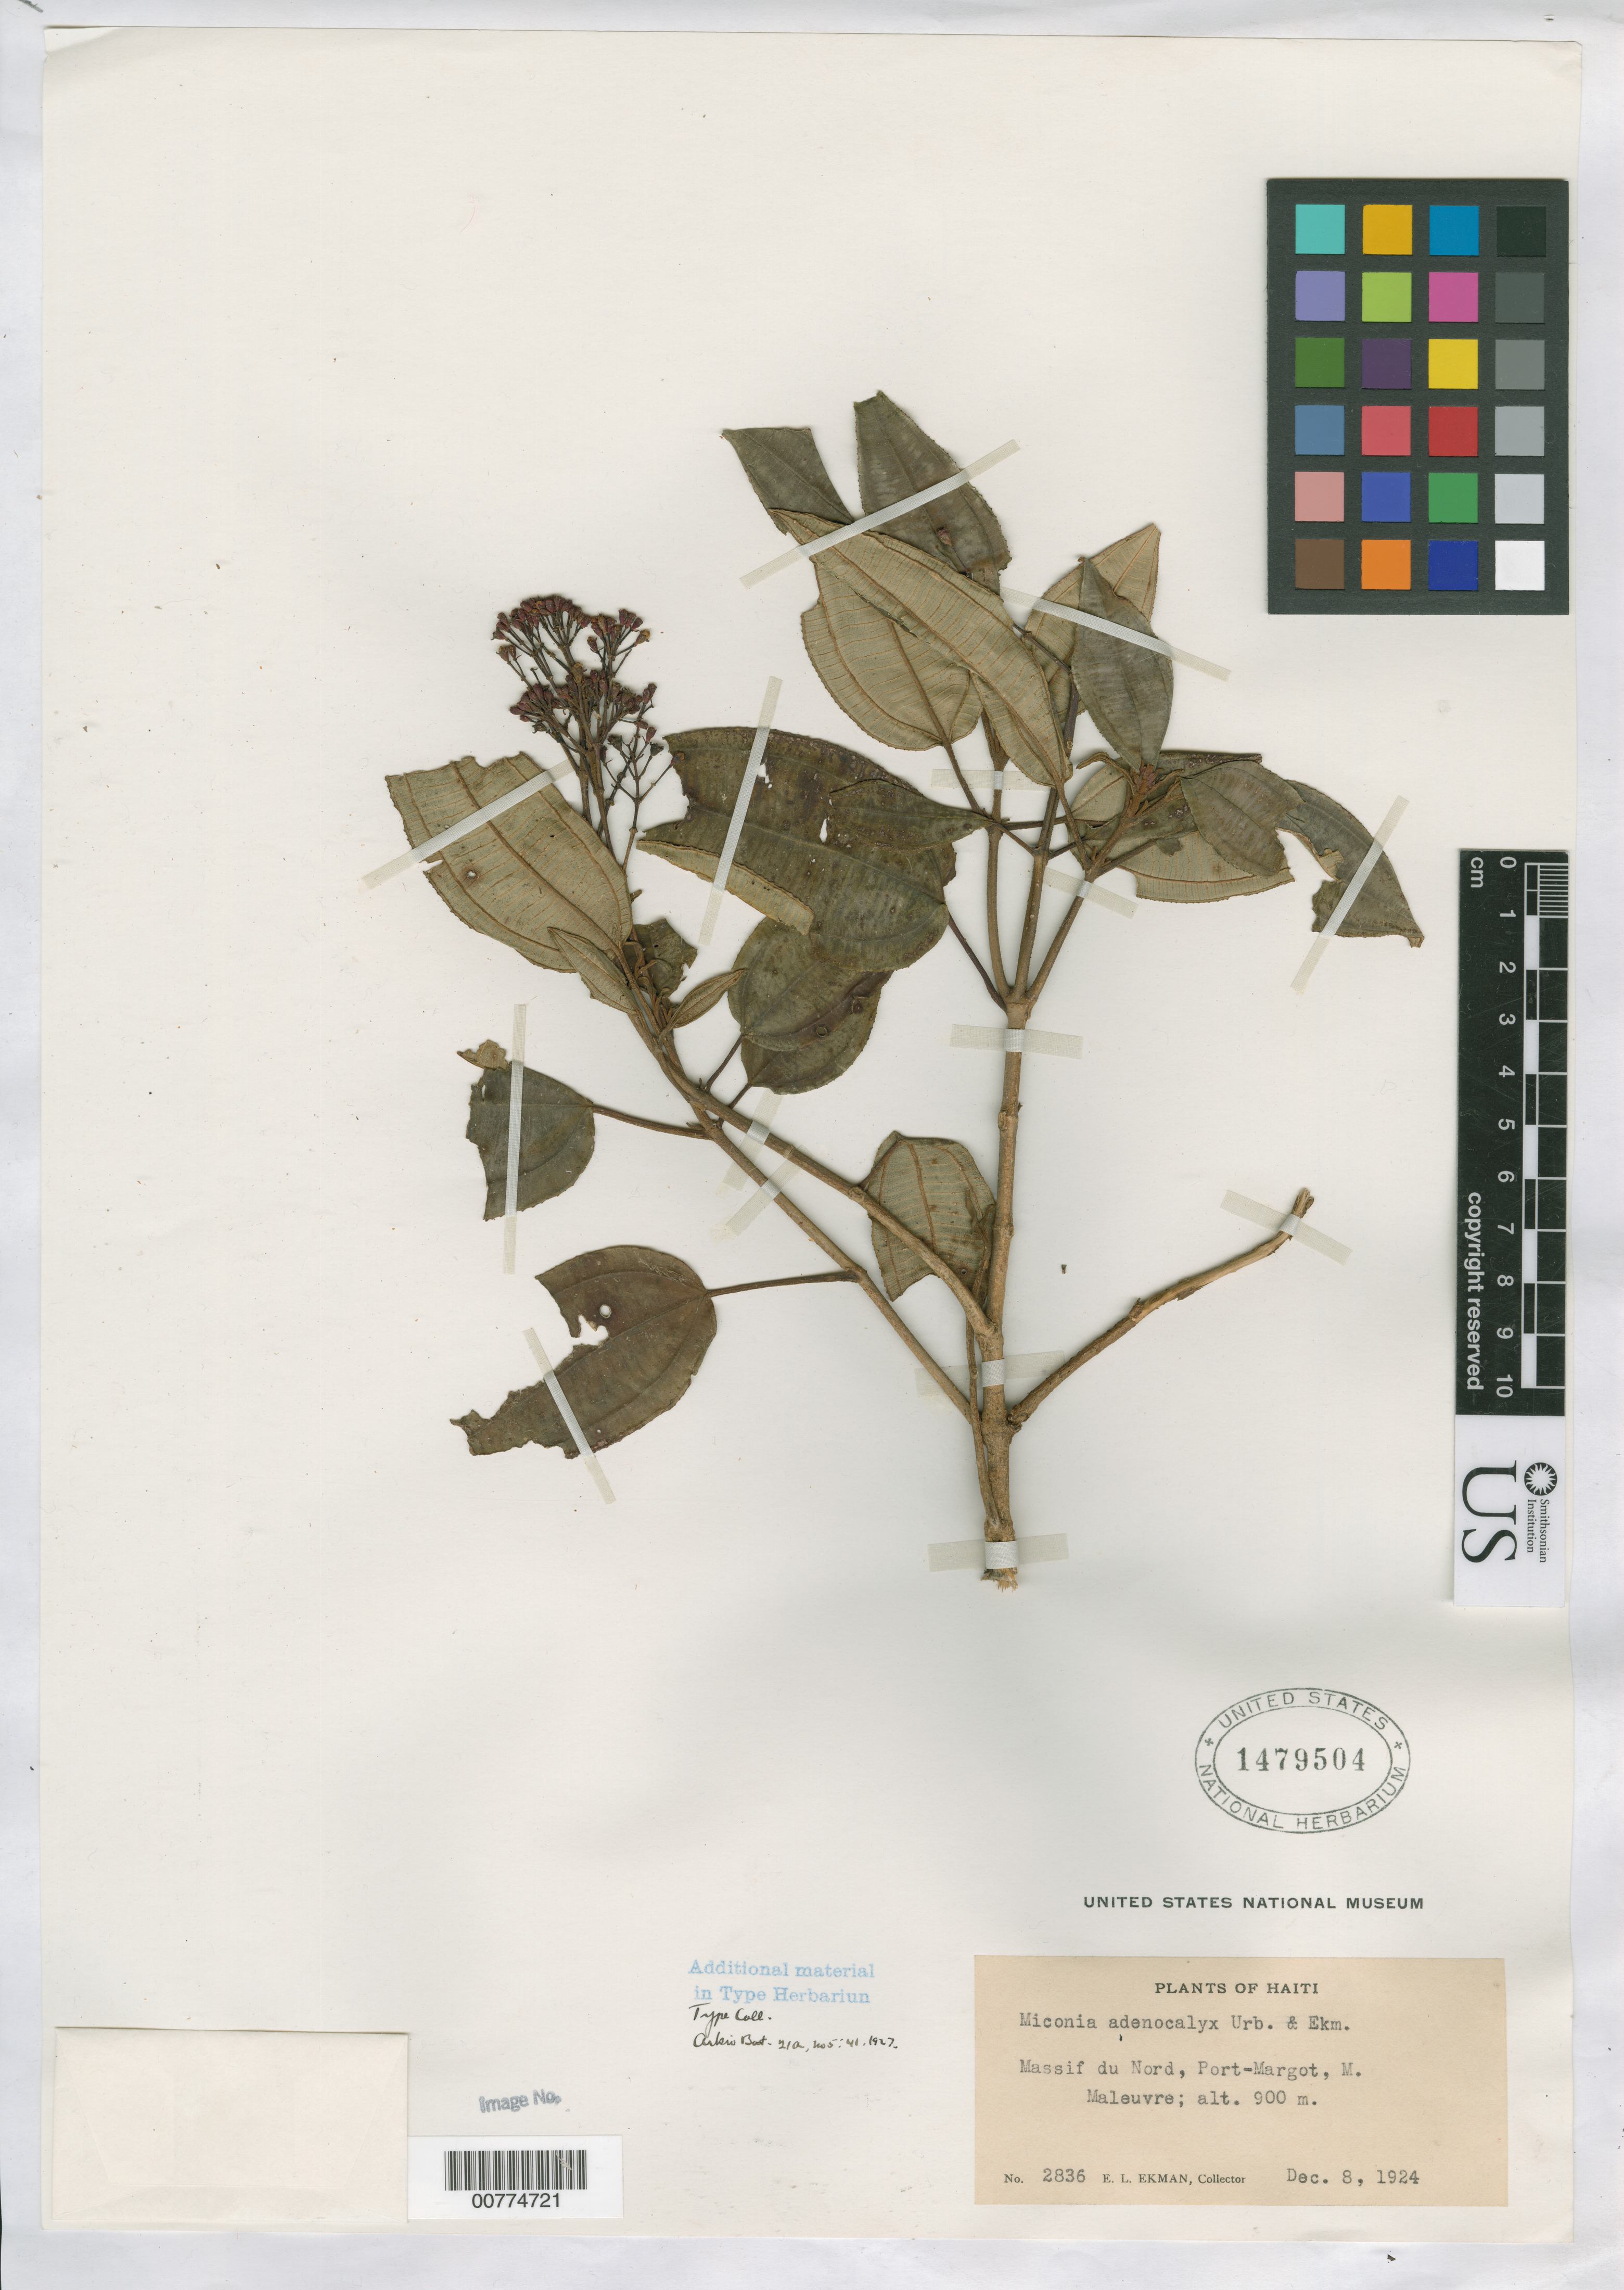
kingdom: Plantae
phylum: Tracheophyta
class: Magnoliopsida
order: Myrtales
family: Melastomataceae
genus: Miconia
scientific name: Miconia adenocalyx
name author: Urb. & Ekman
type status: Isotype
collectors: E. L. Ekman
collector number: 2836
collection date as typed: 08 Dec 1924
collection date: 1924-12-08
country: Haiti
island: Hispaniola Island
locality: Massif du Nord, Port-Margot, Morne Maleuvre.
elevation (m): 900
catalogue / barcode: US 1479504